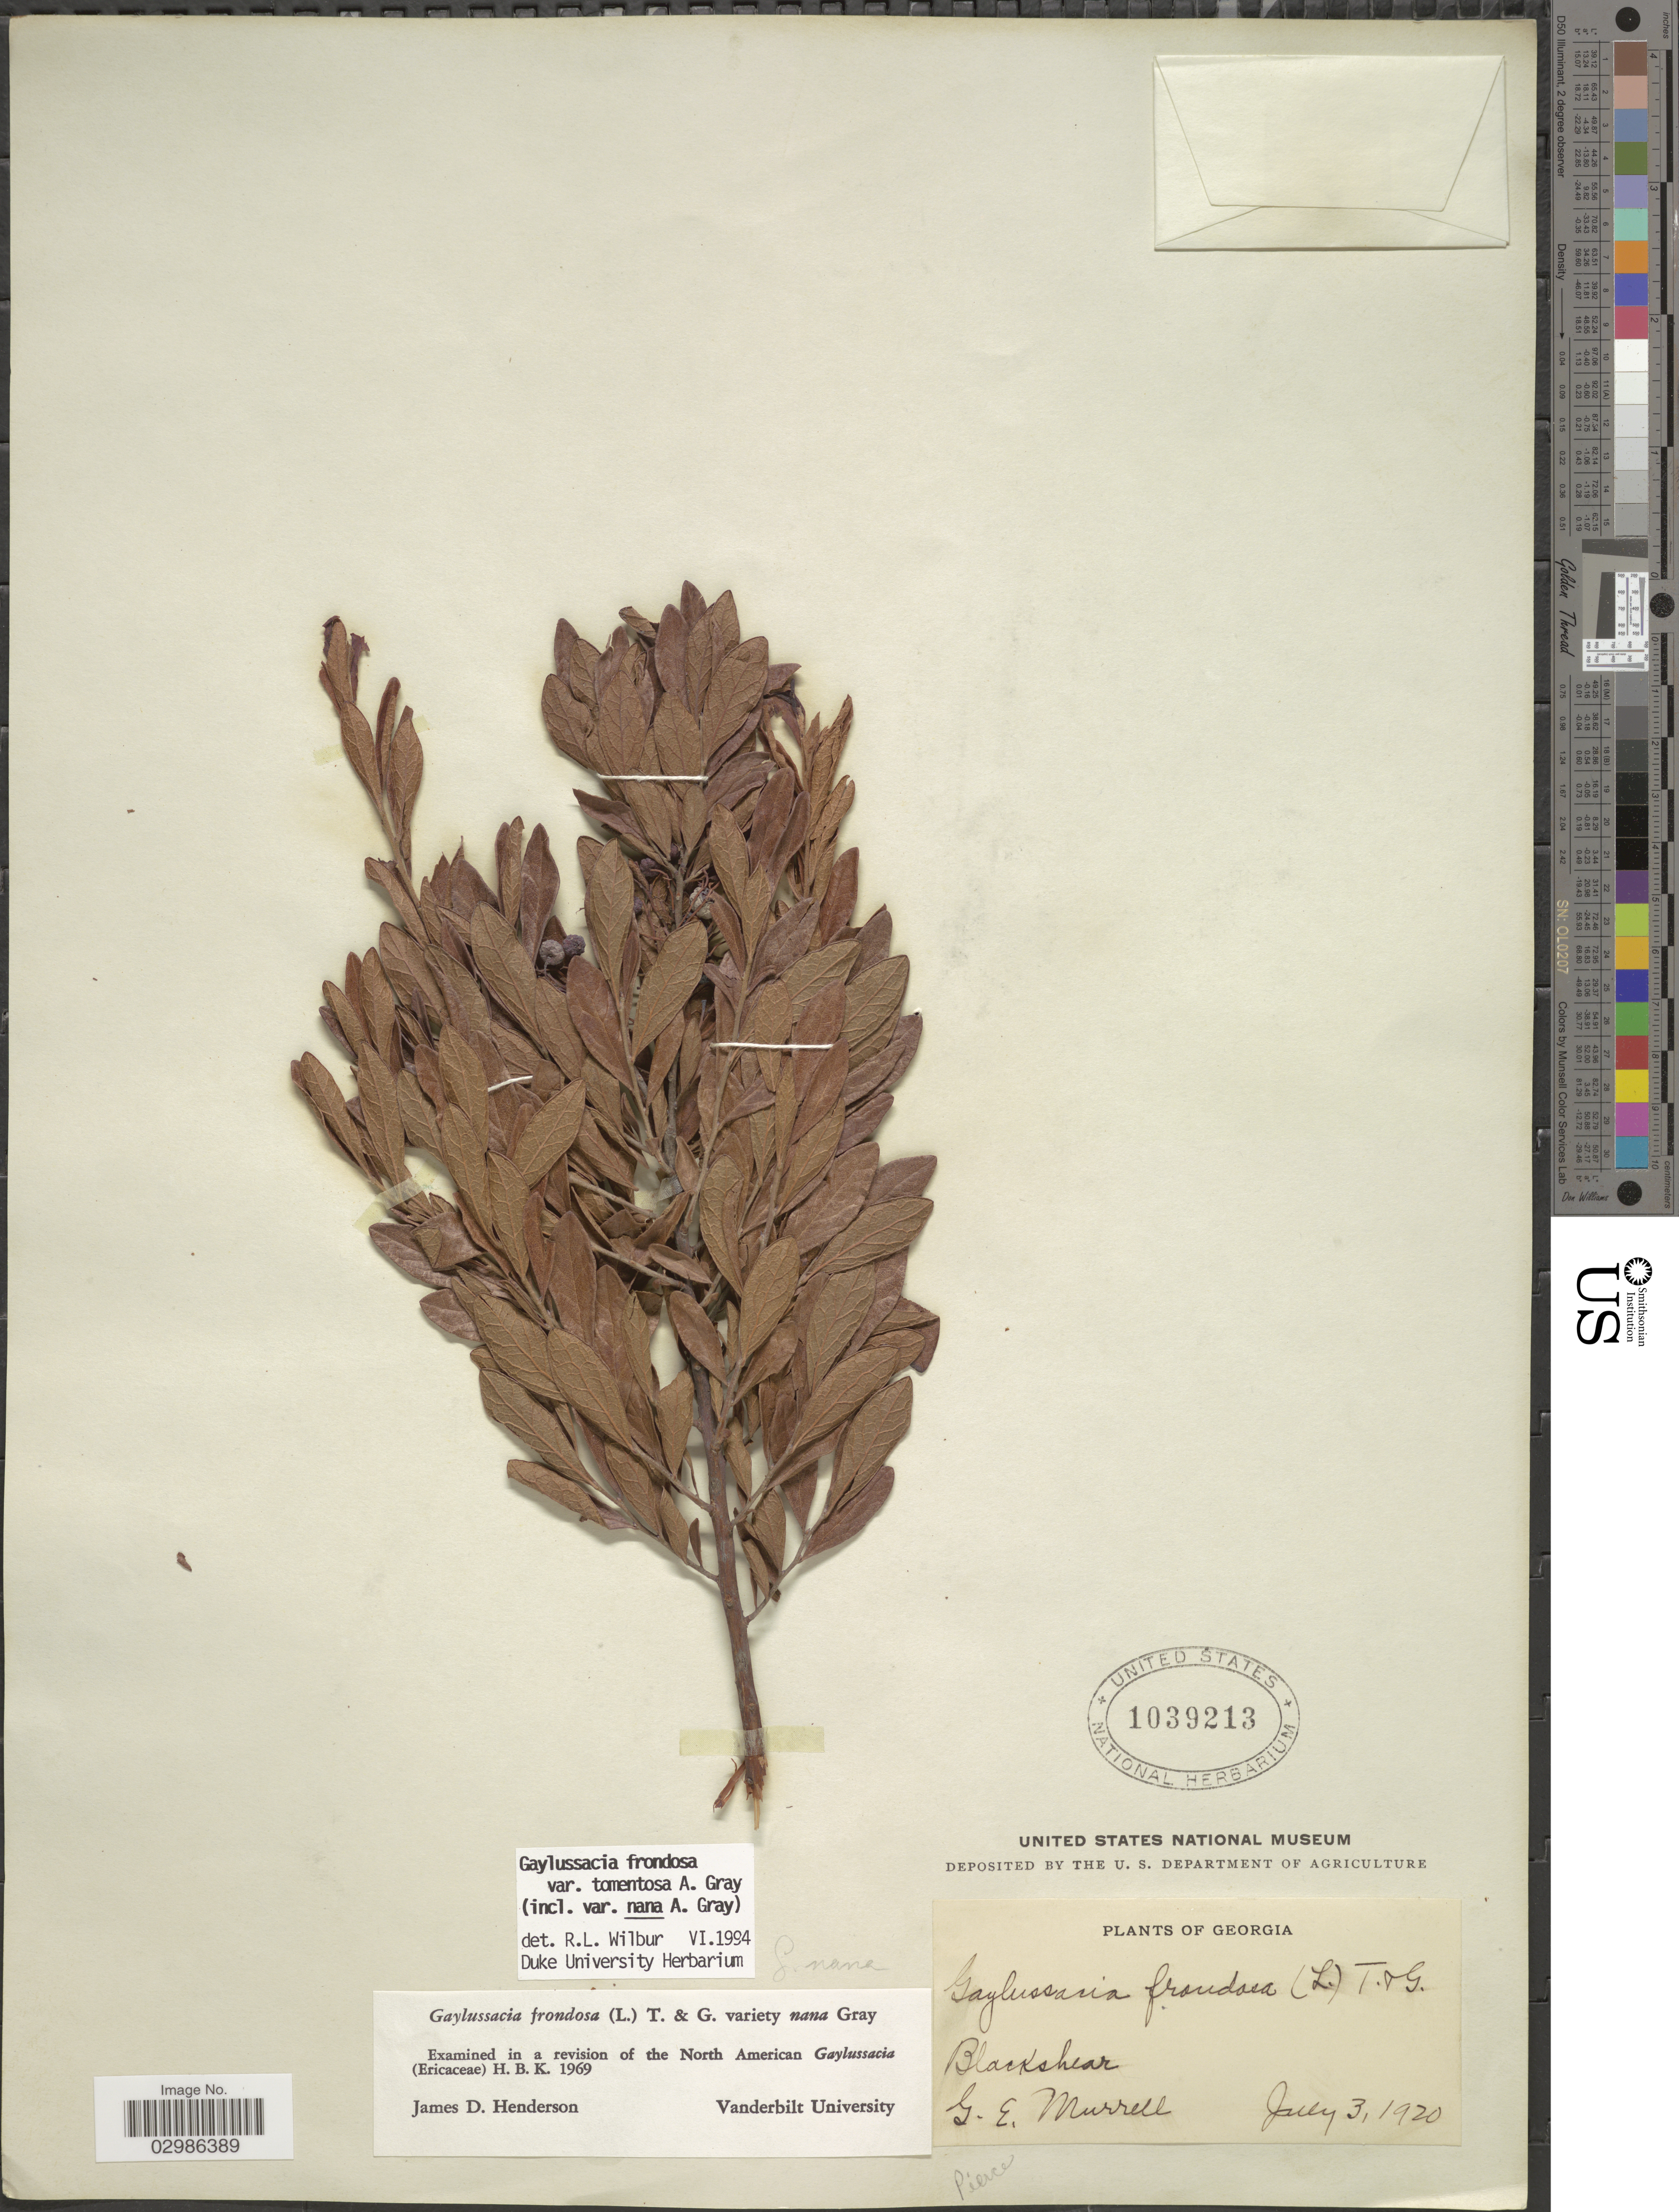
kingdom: Plantae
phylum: Tracheophyta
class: Magnoliopsida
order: Ericales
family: Ericaceae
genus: Gaylussacia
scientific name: Gaylussacia frondosa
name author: (L.) Torr. & A. Gray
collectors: G. Murrell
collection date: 1920-07-03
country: United States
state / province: Georgia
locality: Blackshear, Piere.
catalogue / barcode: US 1039213